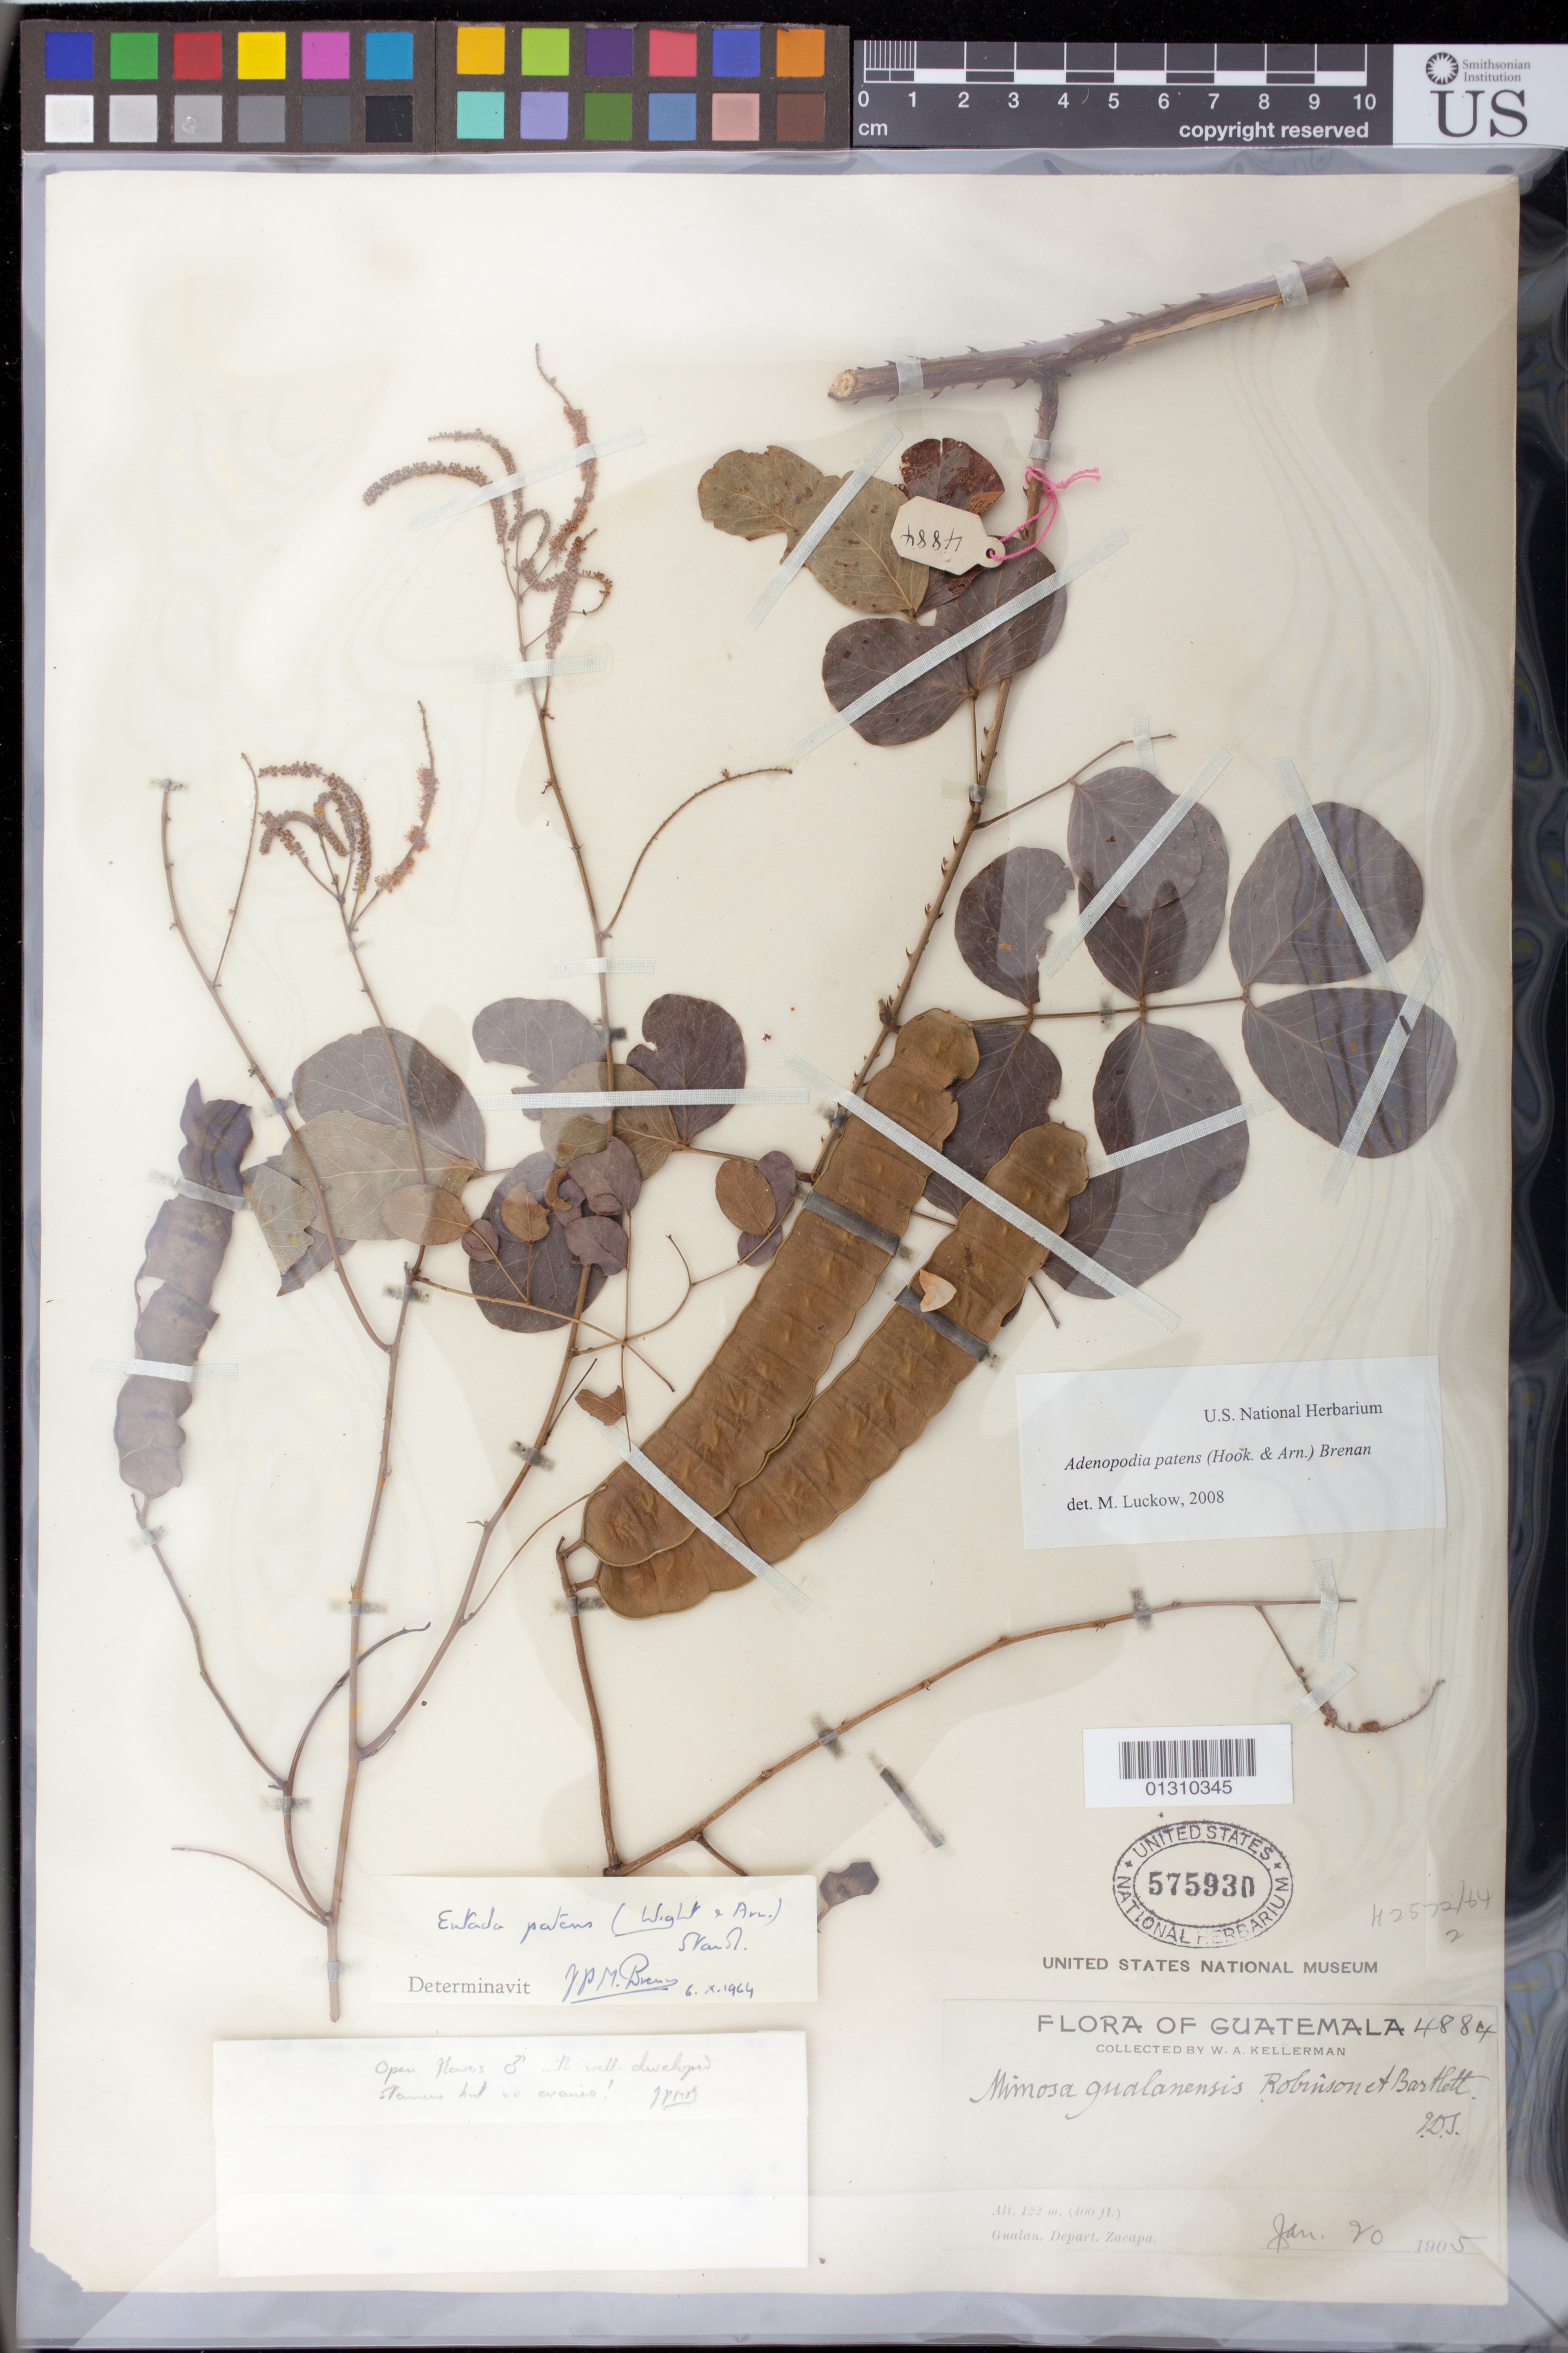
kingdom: Plantae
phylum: Tracheophyta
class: Magnoliopsida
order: Fabales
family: Fabaceae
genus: Adenopodia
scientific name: Adenopodia patens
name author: (Hook. & Arn.) Brenan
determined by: Luckow, M. A.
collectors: W. A. Kellerman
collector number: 4884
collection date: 1905-01-20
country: Guatemala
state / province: Zacapa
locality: Gualan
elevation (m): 122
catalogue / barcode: US 575930